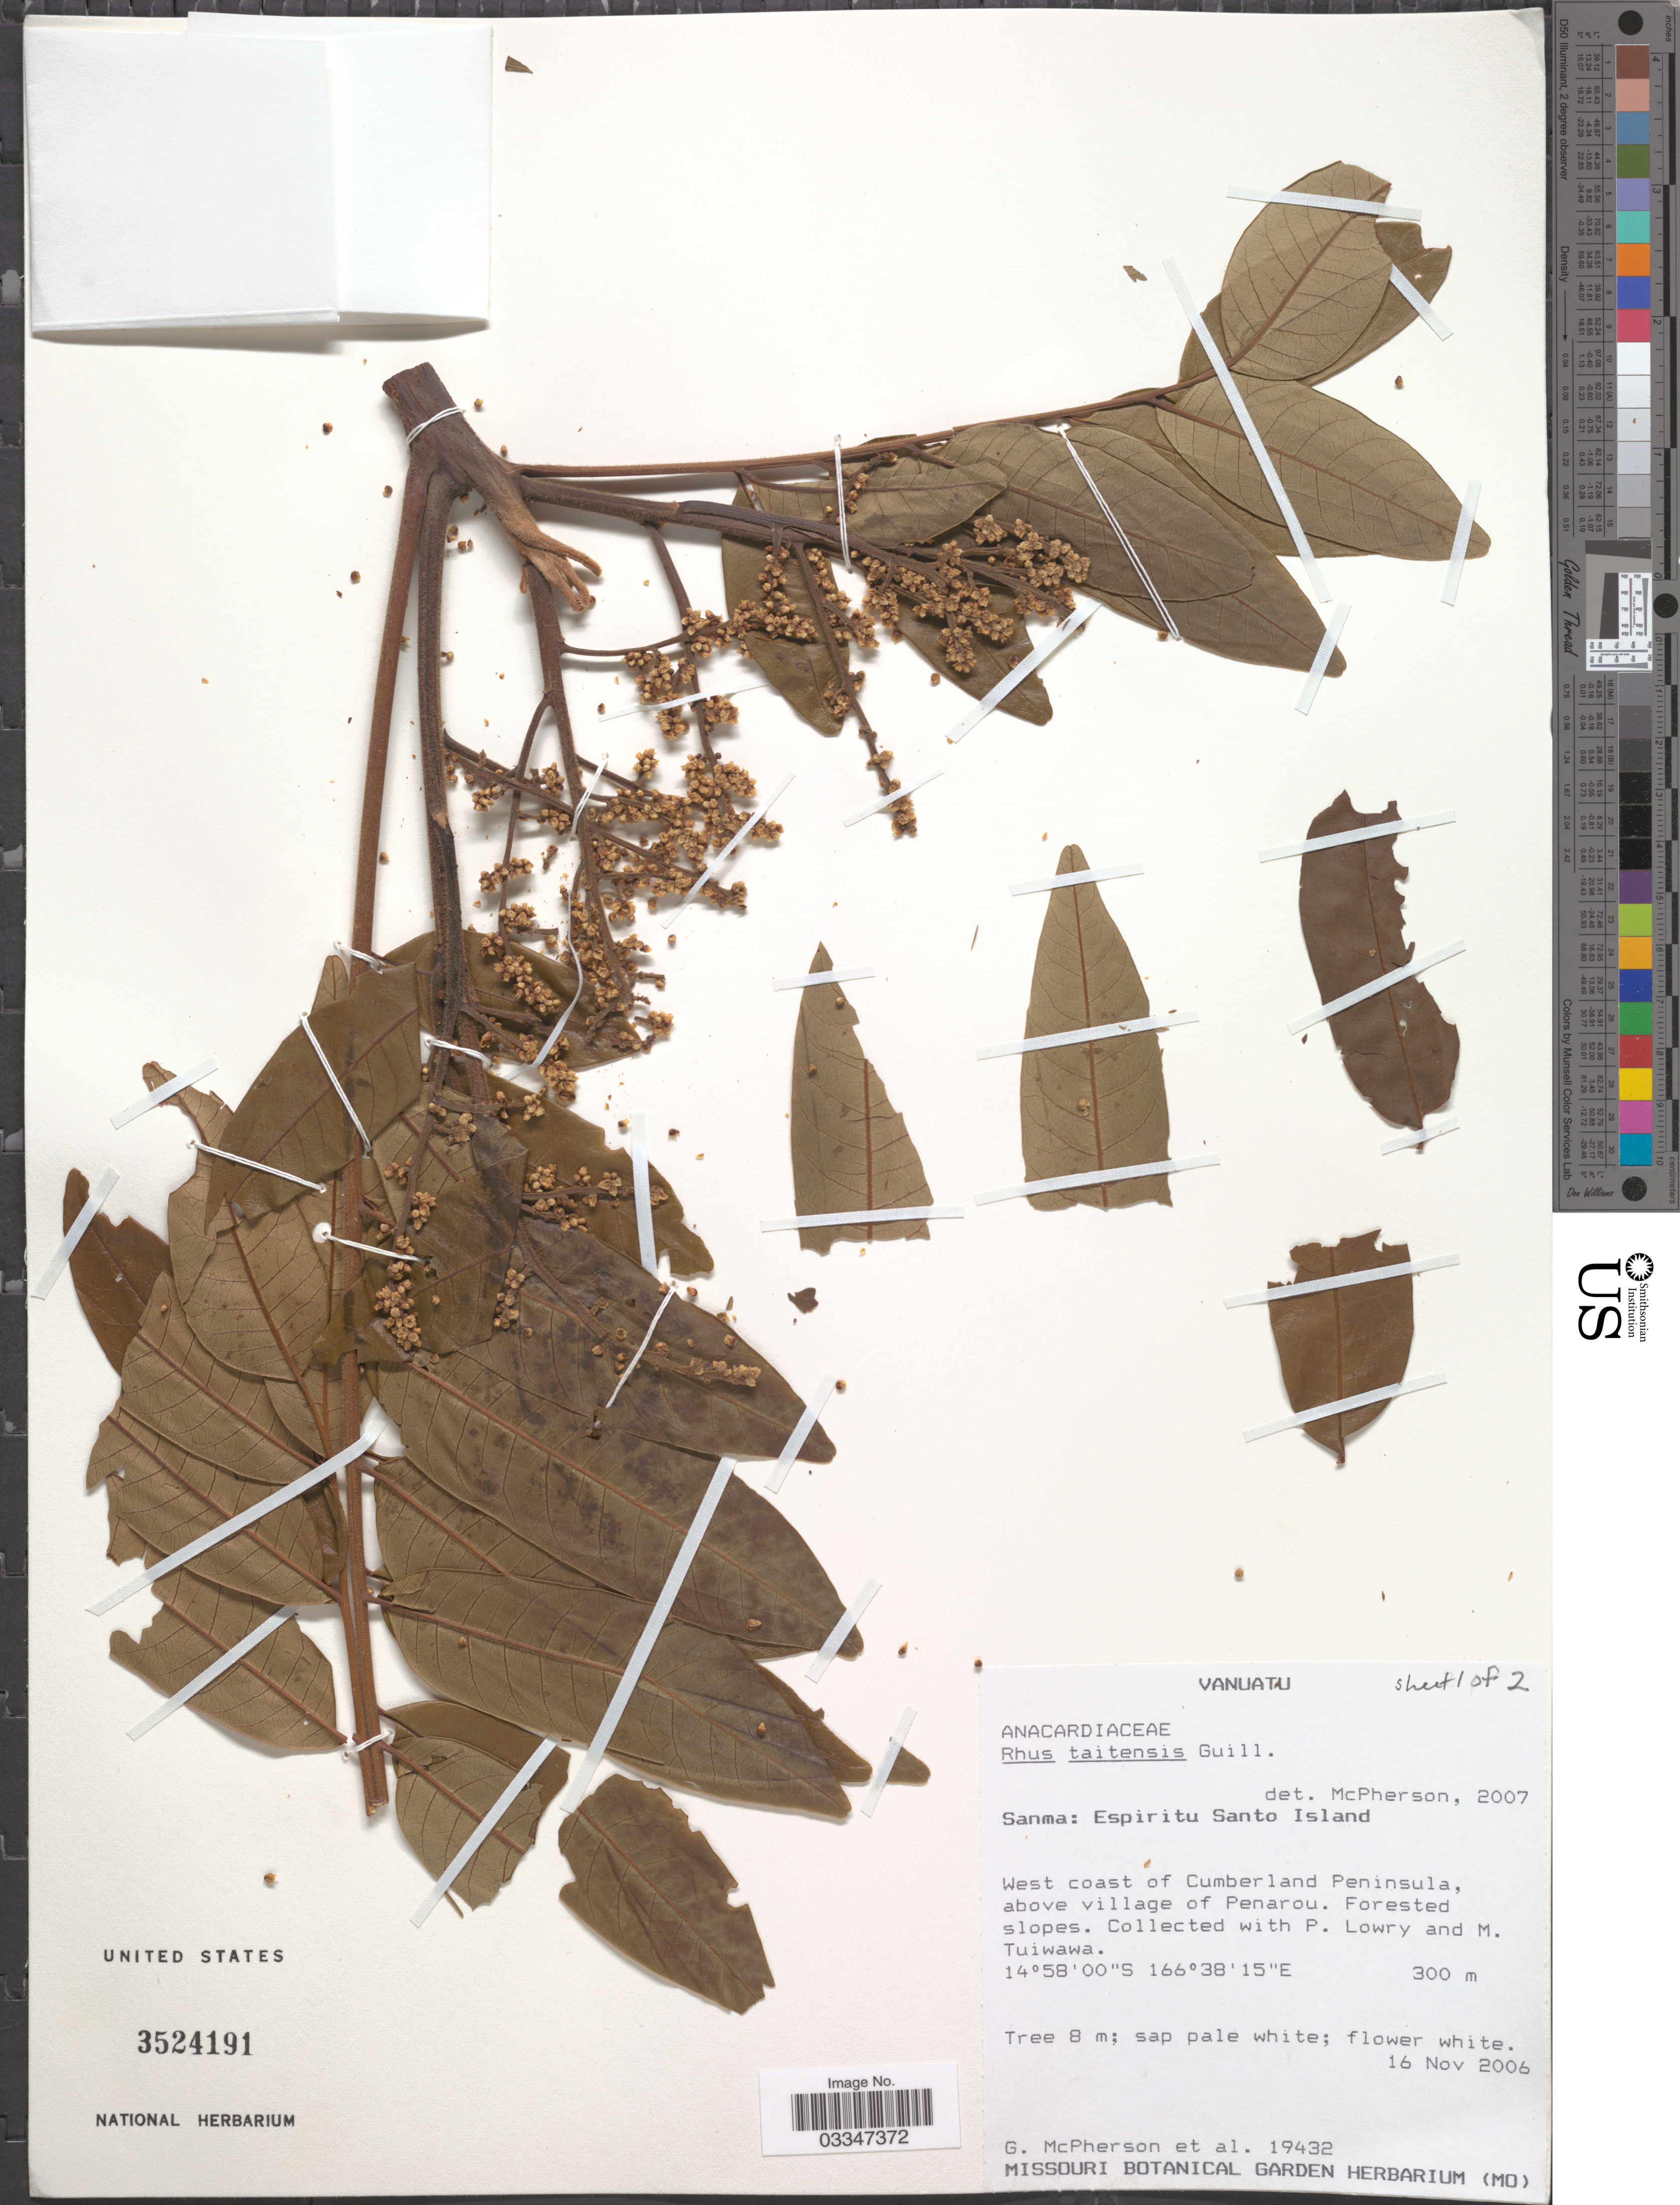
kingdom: Plantae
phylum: Tracheophyta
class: Magnoliopsida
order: Sapindales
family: Anacardiaceae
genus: Rhus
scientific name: Rhus taitensis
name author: Guill.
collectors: G. McPherson, P. Lowry & M. Tuiwawa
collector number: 19432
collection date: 2006-11-16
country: Vanuatu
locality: Sanma: Espiritu Santo Island. West coast of Cumberland Peninsula, above village of Penarou.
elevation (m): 300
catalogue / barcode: US 3524191